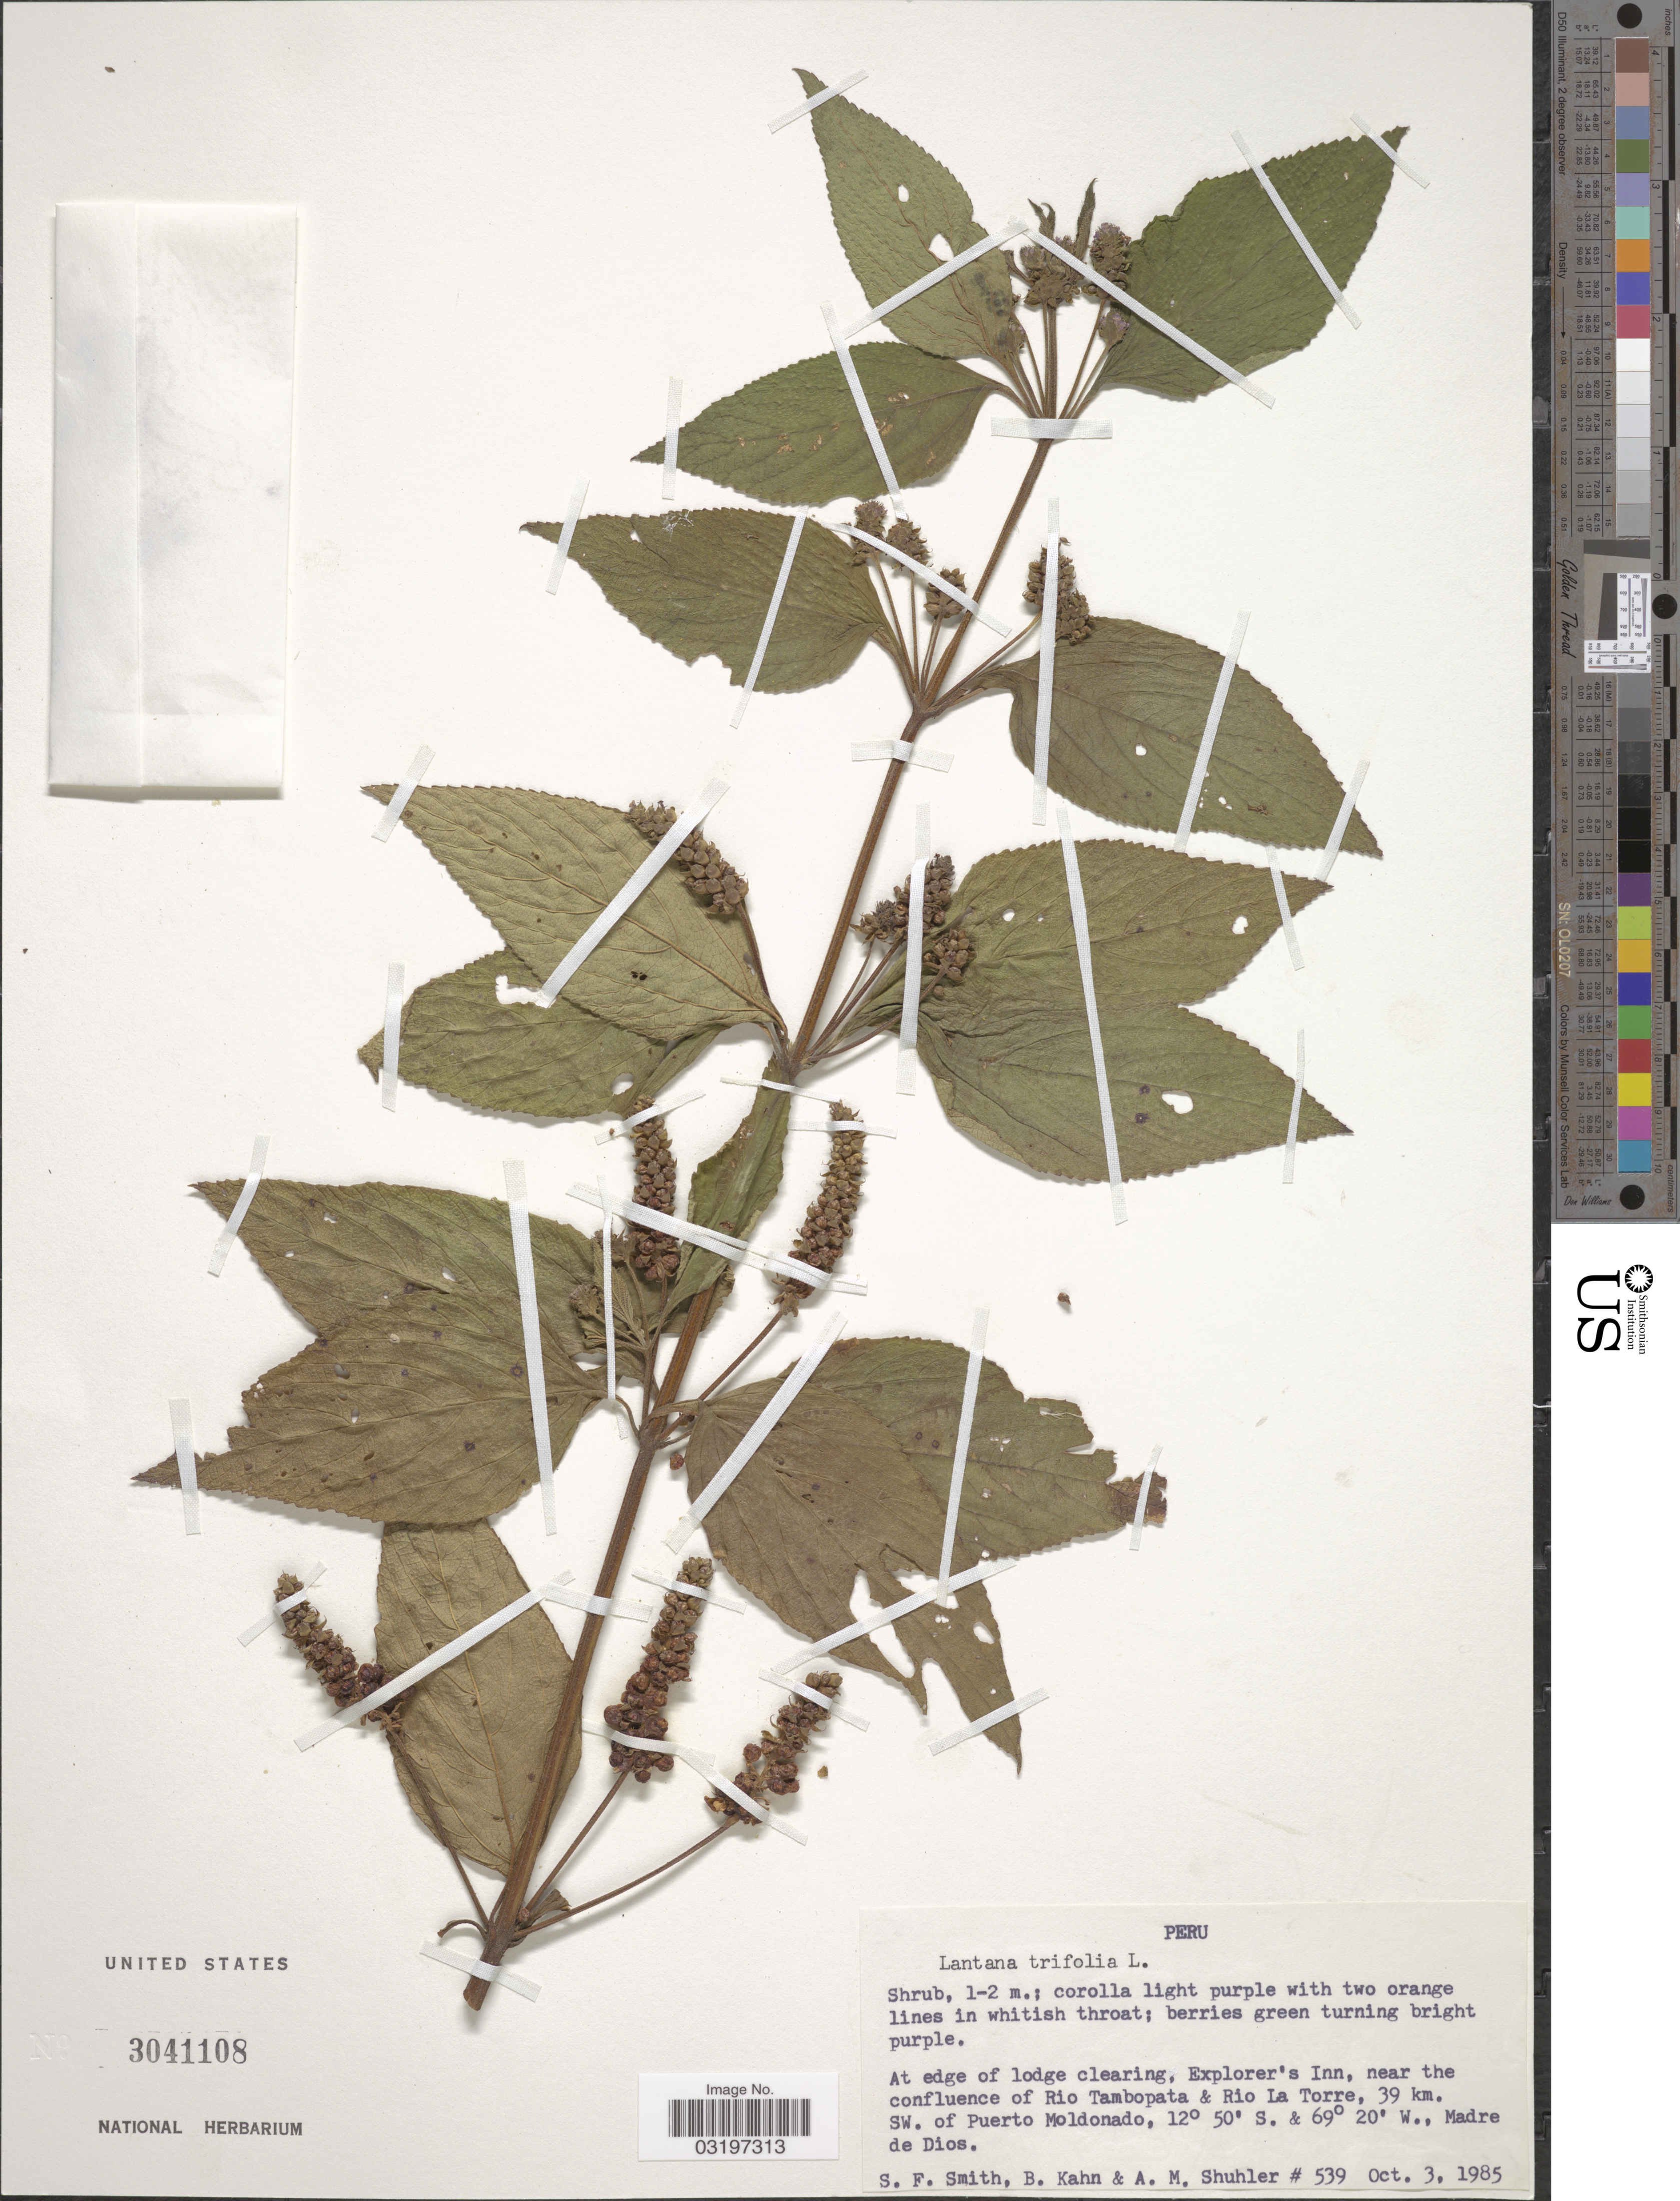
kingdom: Plantae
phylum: Tracheophyta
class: Magnoliopsida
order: Lamiales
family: Verbenaceae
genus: Lantana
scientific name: Lantana trifolia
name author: L.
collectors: S.F. Smith, B. Kahn & A. Shuhler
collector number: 539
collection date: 1985-10-03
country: Peru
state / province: Madre de Dios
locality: At edge of lodge clearing, Explorer's Inn, near the confluence of Rio Tambopata & Rio La Torre, 39 km. SW. of Puerto Moldonado.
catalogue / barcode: US 3041108